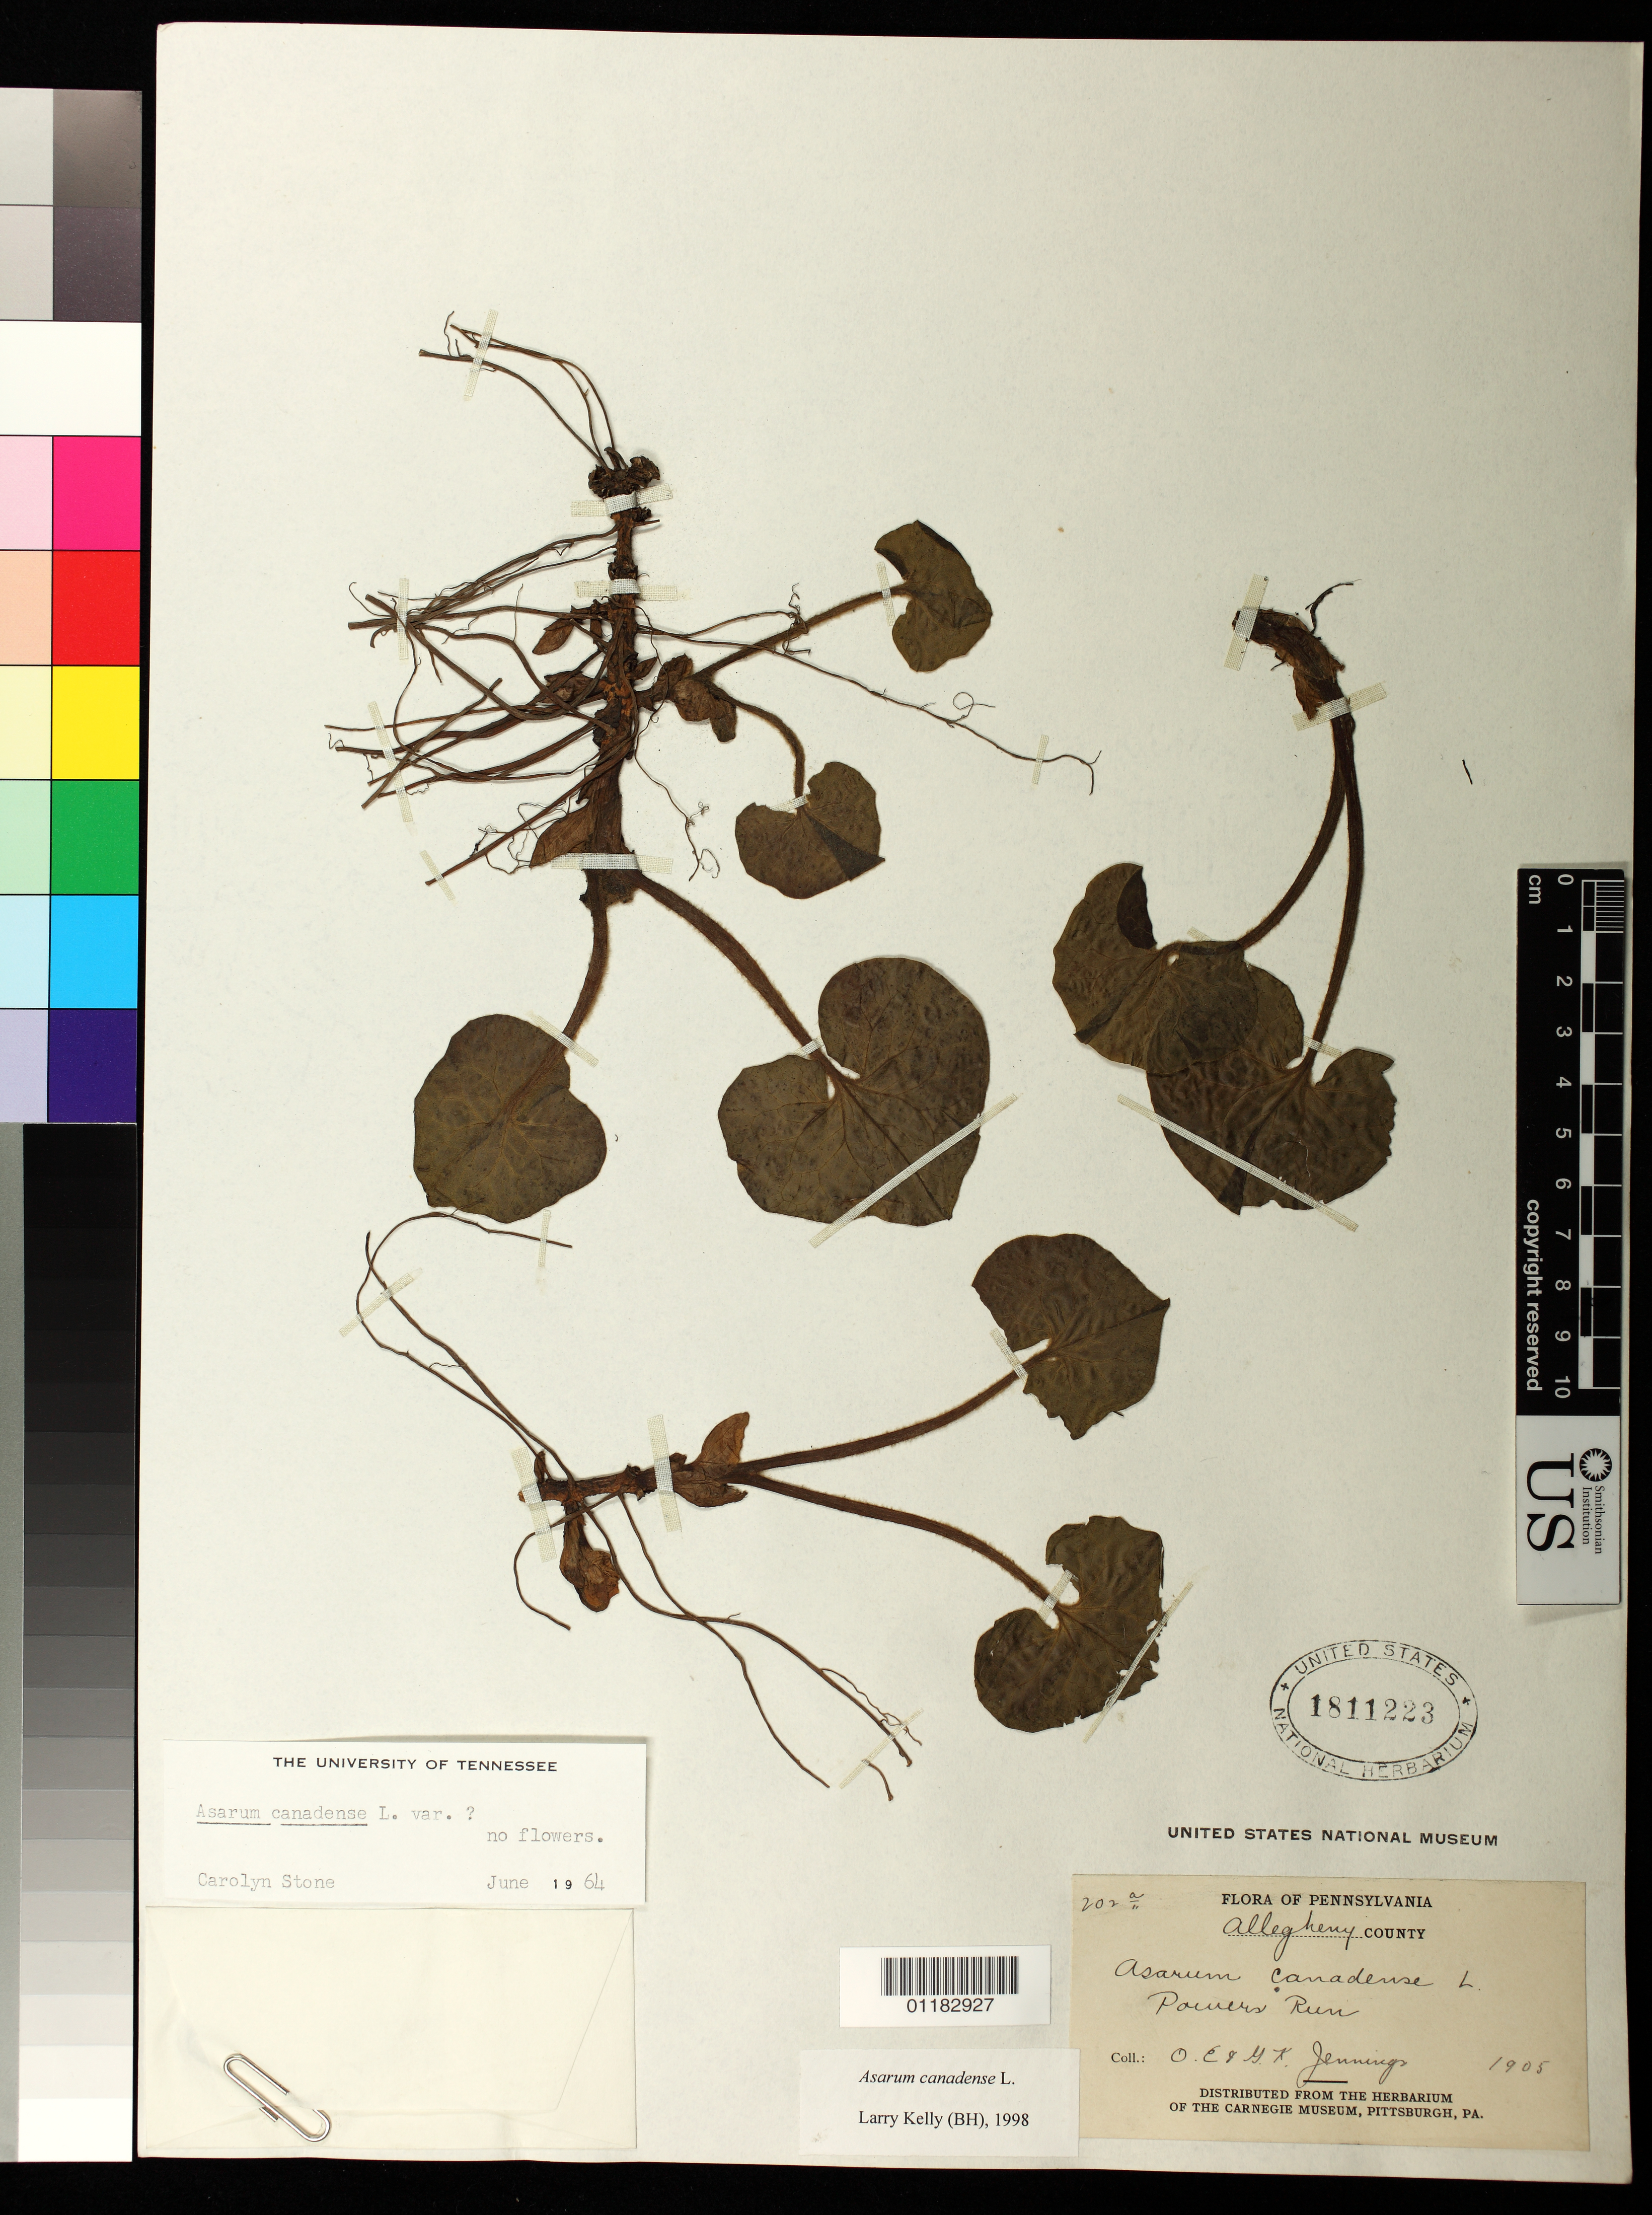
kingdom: Plantae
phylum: Tracheophyta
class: Magnoliopsida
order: Piperales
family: Aristolochiaceae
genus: Asarum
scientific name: Asarum canadense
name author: L.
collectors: O. E. Jennings & G. K. Jennings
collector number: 202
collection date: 1905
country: United States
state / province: Pennsylvania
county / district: Allegheny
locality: Allegheny County: Powers Run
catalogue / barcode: US 1811223